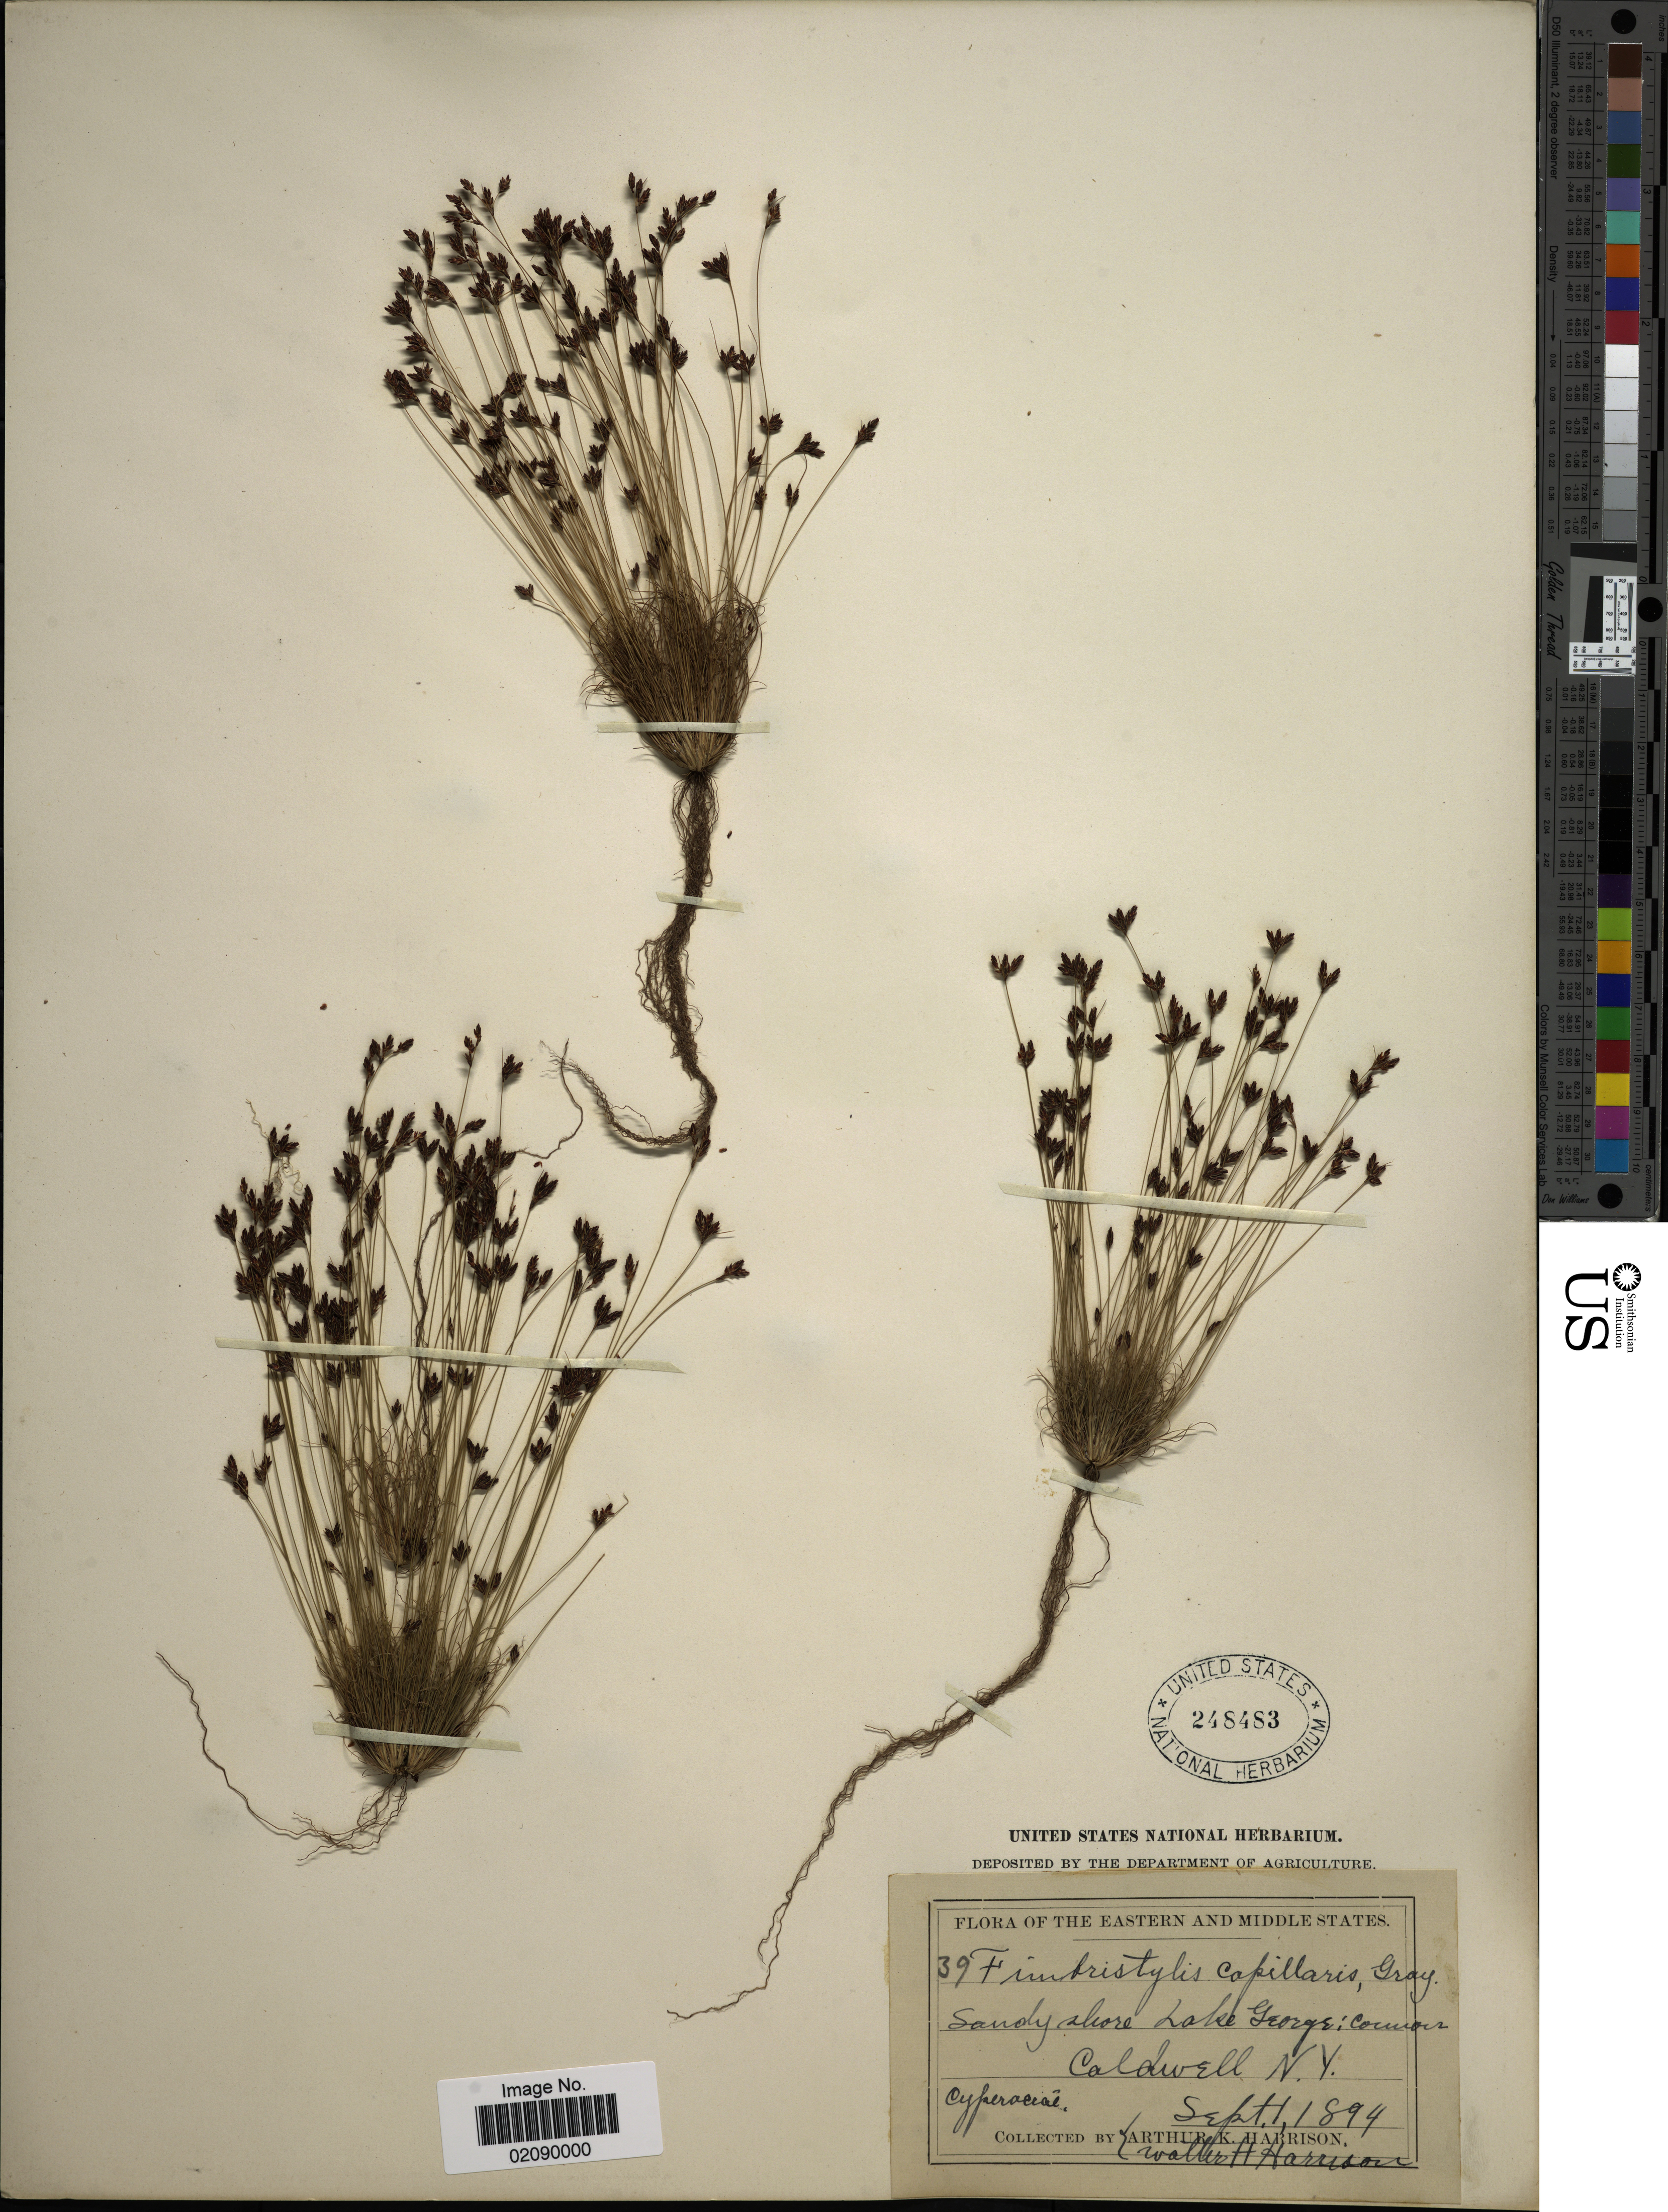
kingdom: Plantae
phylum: Tracheophyta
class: Liliopsida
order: Poales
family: Cyperaceae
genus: Bulbostylis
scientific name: Bulbostylis capillaris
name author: (L.) Kunth ex C.B. Clarke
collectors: A. K. Harrison & W. H. Harrison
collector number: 39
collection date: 1894-09-01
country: United States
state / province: New York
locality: Sandy shore Lake George: common Caldwell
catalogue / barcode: US 248483